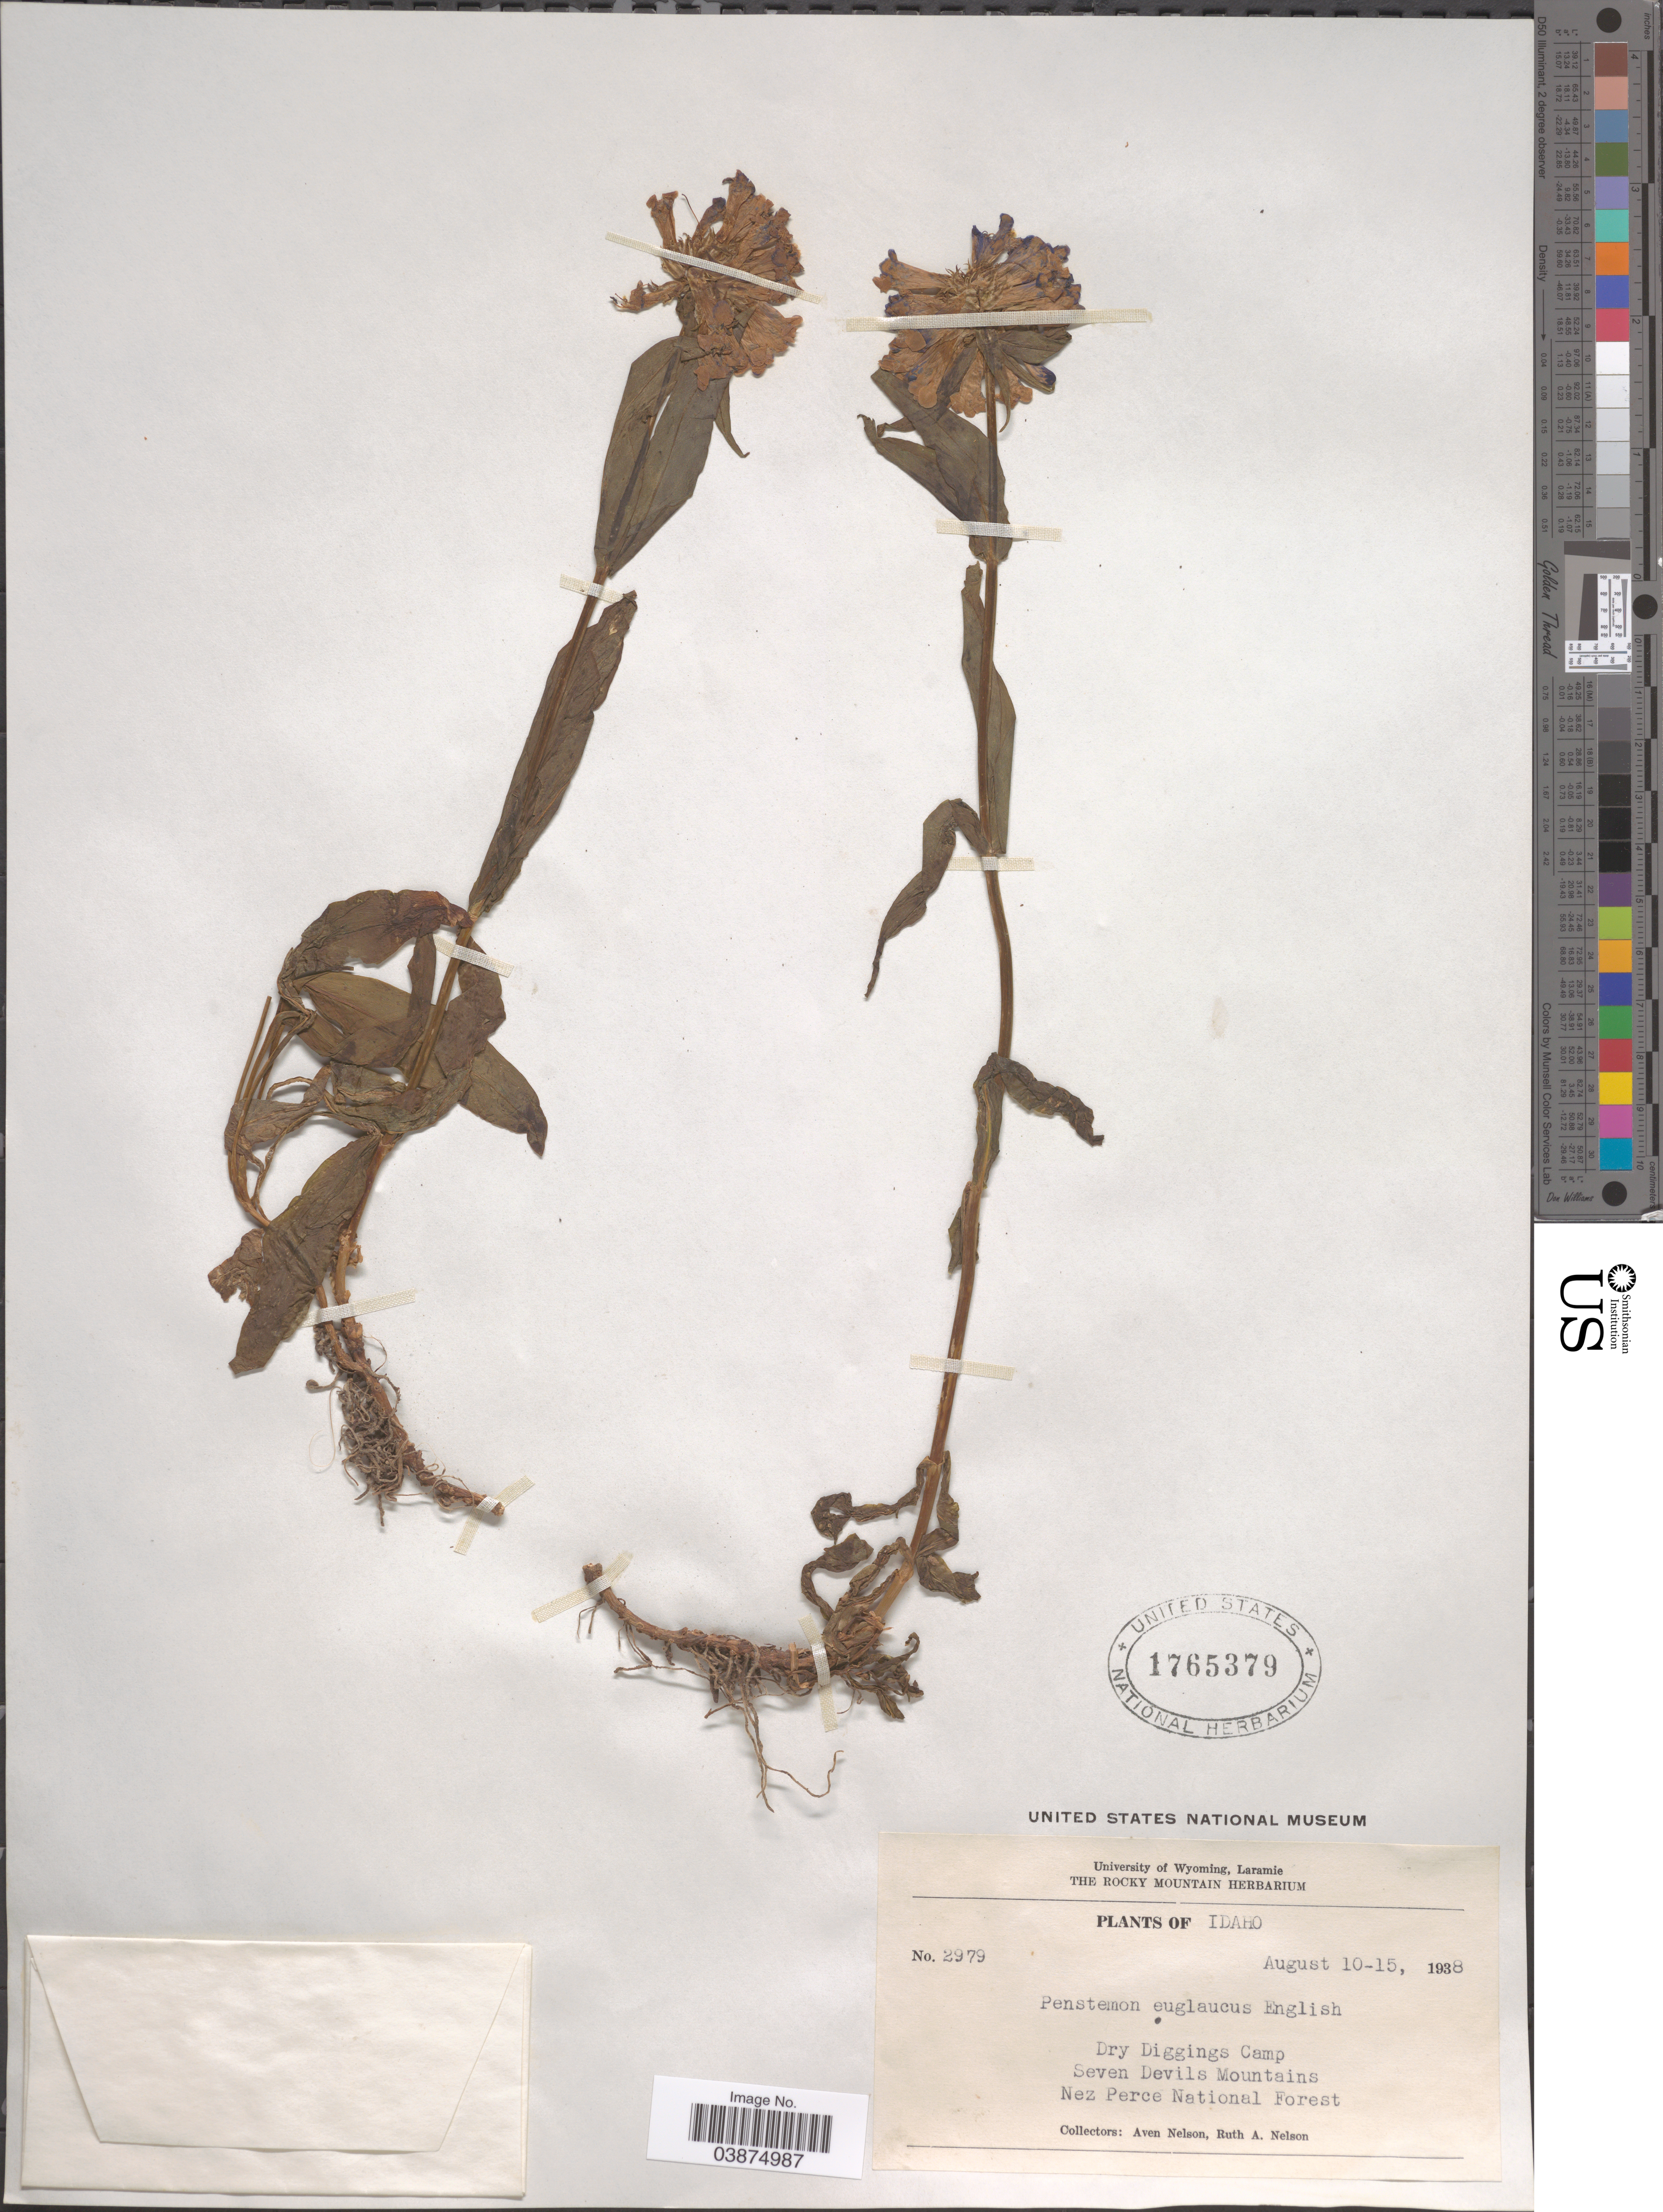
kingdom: Plantae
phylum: Tracheophyta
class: Magnoliopsida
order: Lamiales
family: Plantaginaceae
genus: Penstemon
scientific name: Penstemon euglaucus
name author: English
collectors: A. Nelson & R. A. Nelson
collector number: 2979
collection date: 1938-08-10/1938-08-15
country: United States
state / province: Idaho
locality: Dry Diggings Camp. Seven Devils Mountains. Nez Perce National Forest.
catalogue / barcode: US 1765379